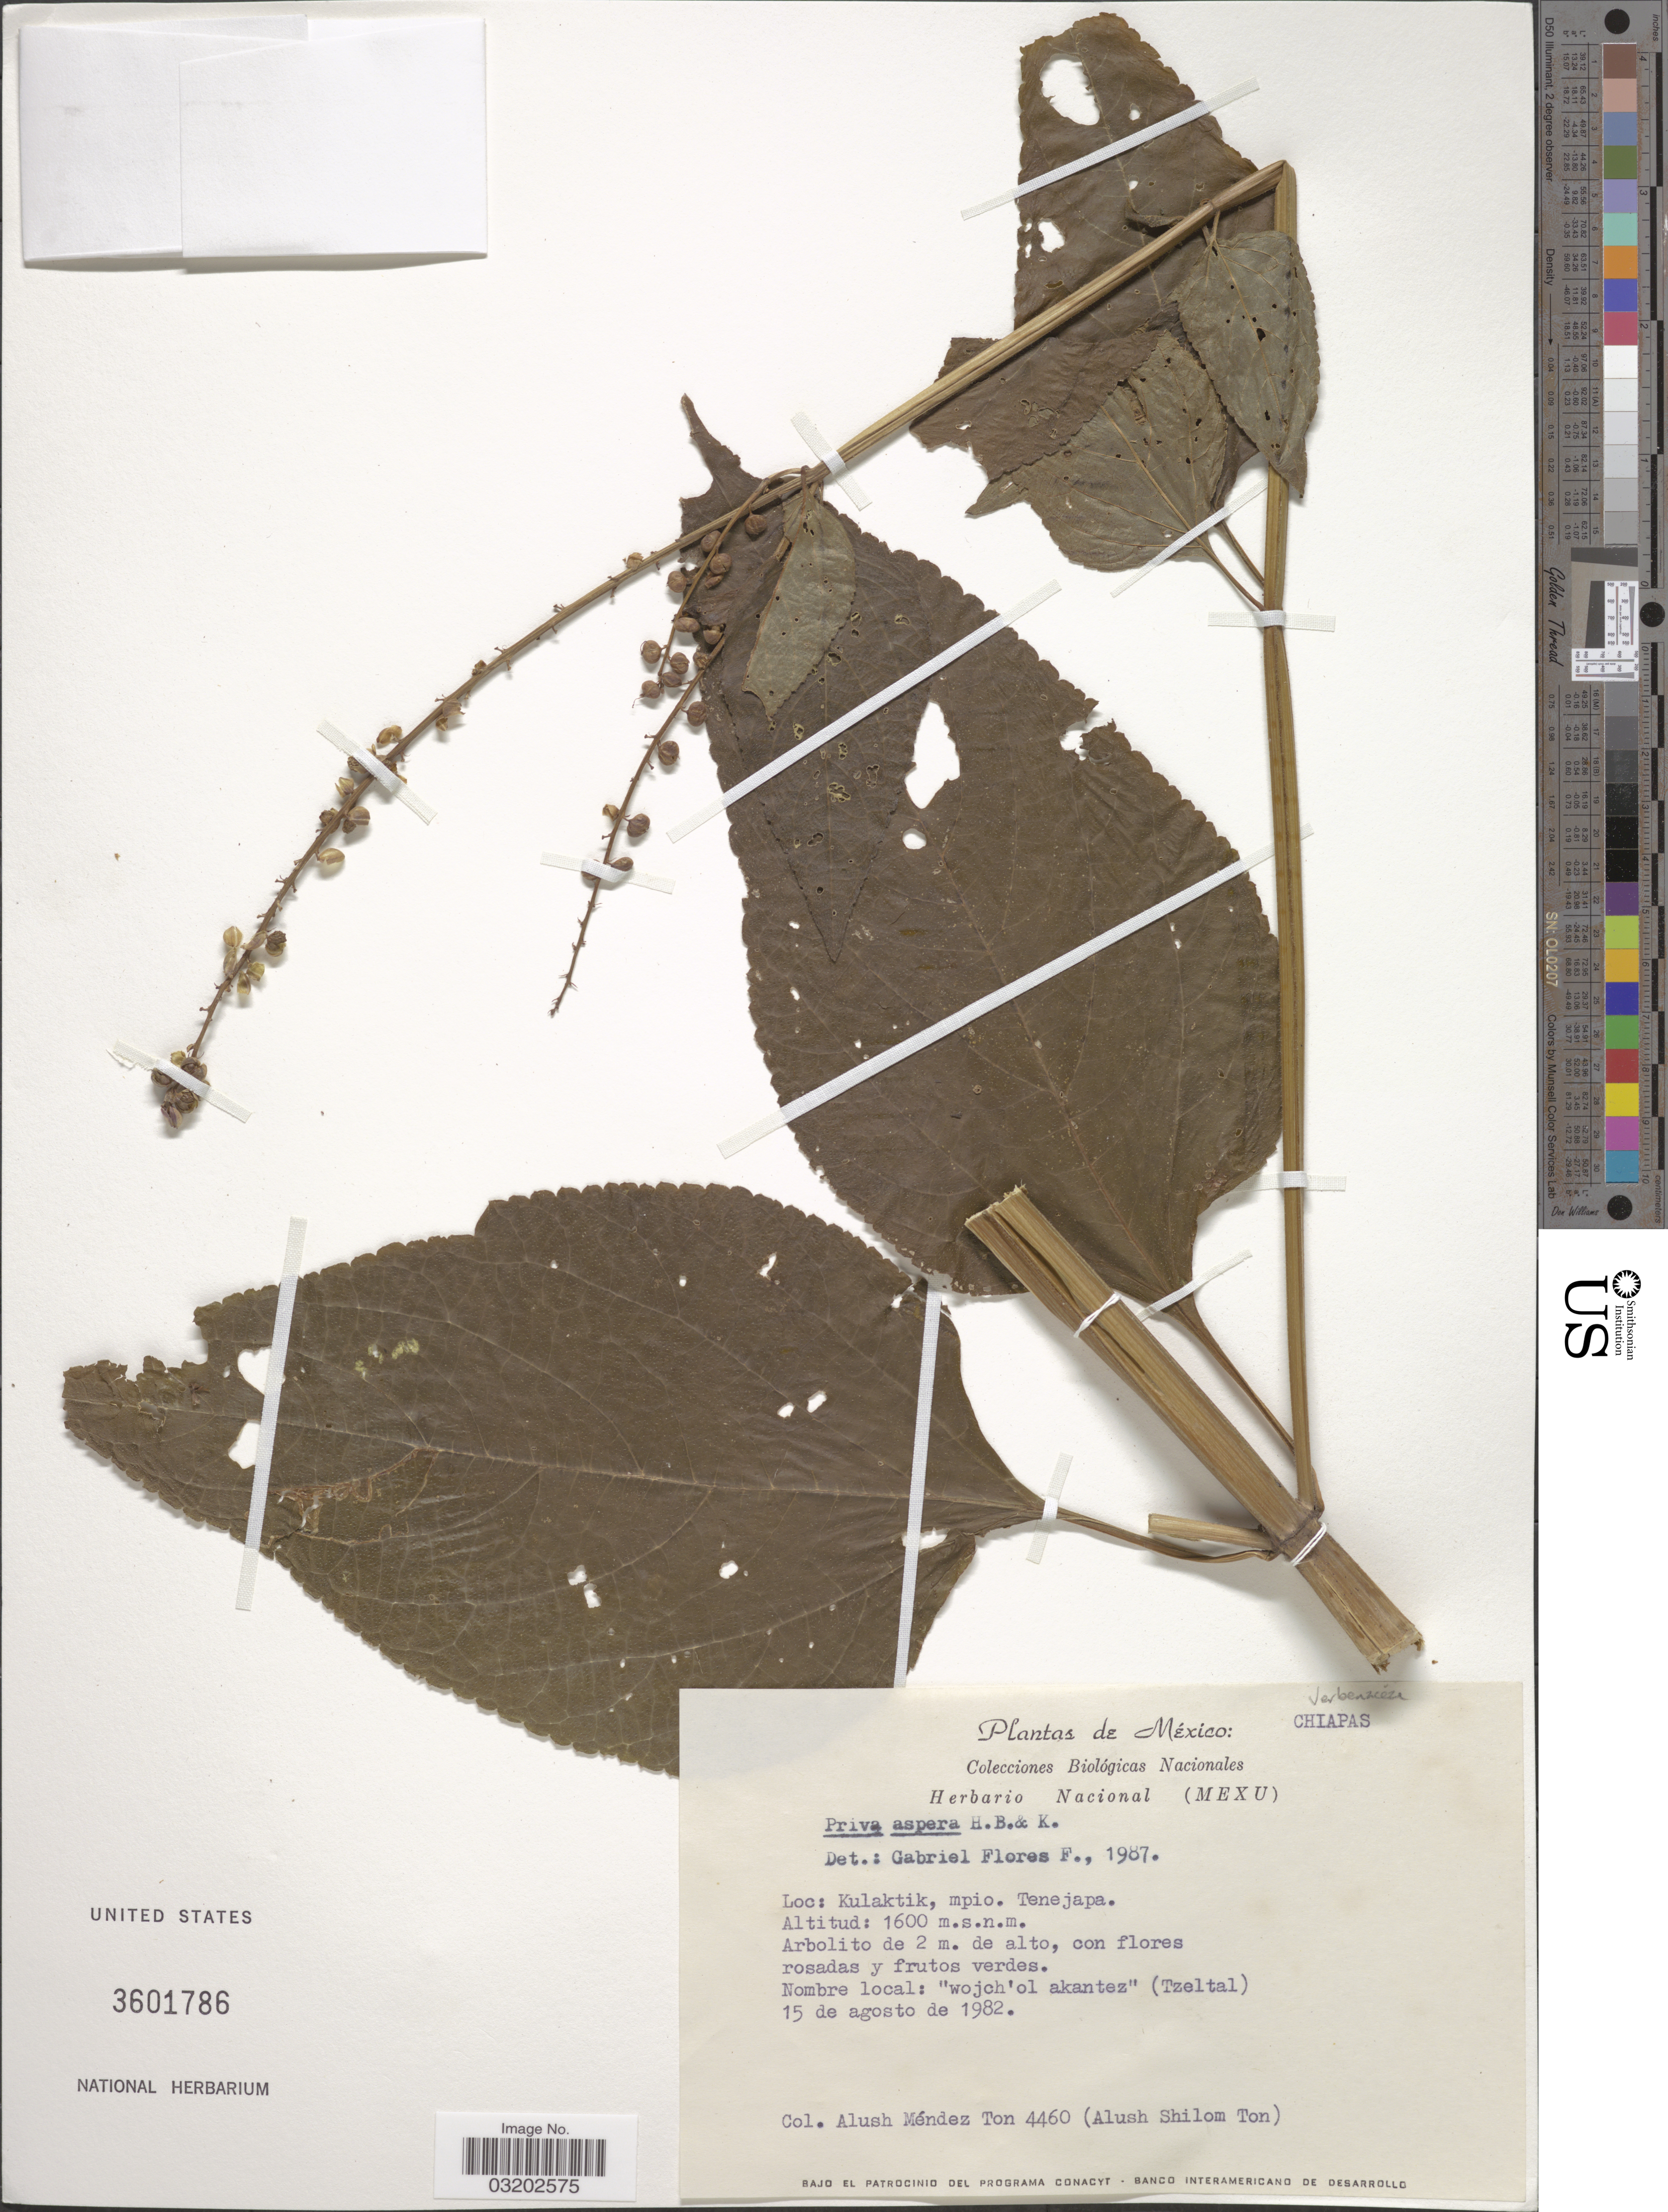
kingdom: Plantae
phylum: Tracheophyta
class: Magnoliopsida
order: Lamiales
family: Verbenaceae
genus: Priva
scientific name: Priva aspera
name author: Kunth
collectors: A. M. Ton & A. S. Ton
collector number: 4460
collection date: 1982-08-15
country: Mexico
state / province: Chiapas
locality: Kulaktik, mpio. Tenejapa.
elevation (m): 1600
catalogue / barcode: US 3601786